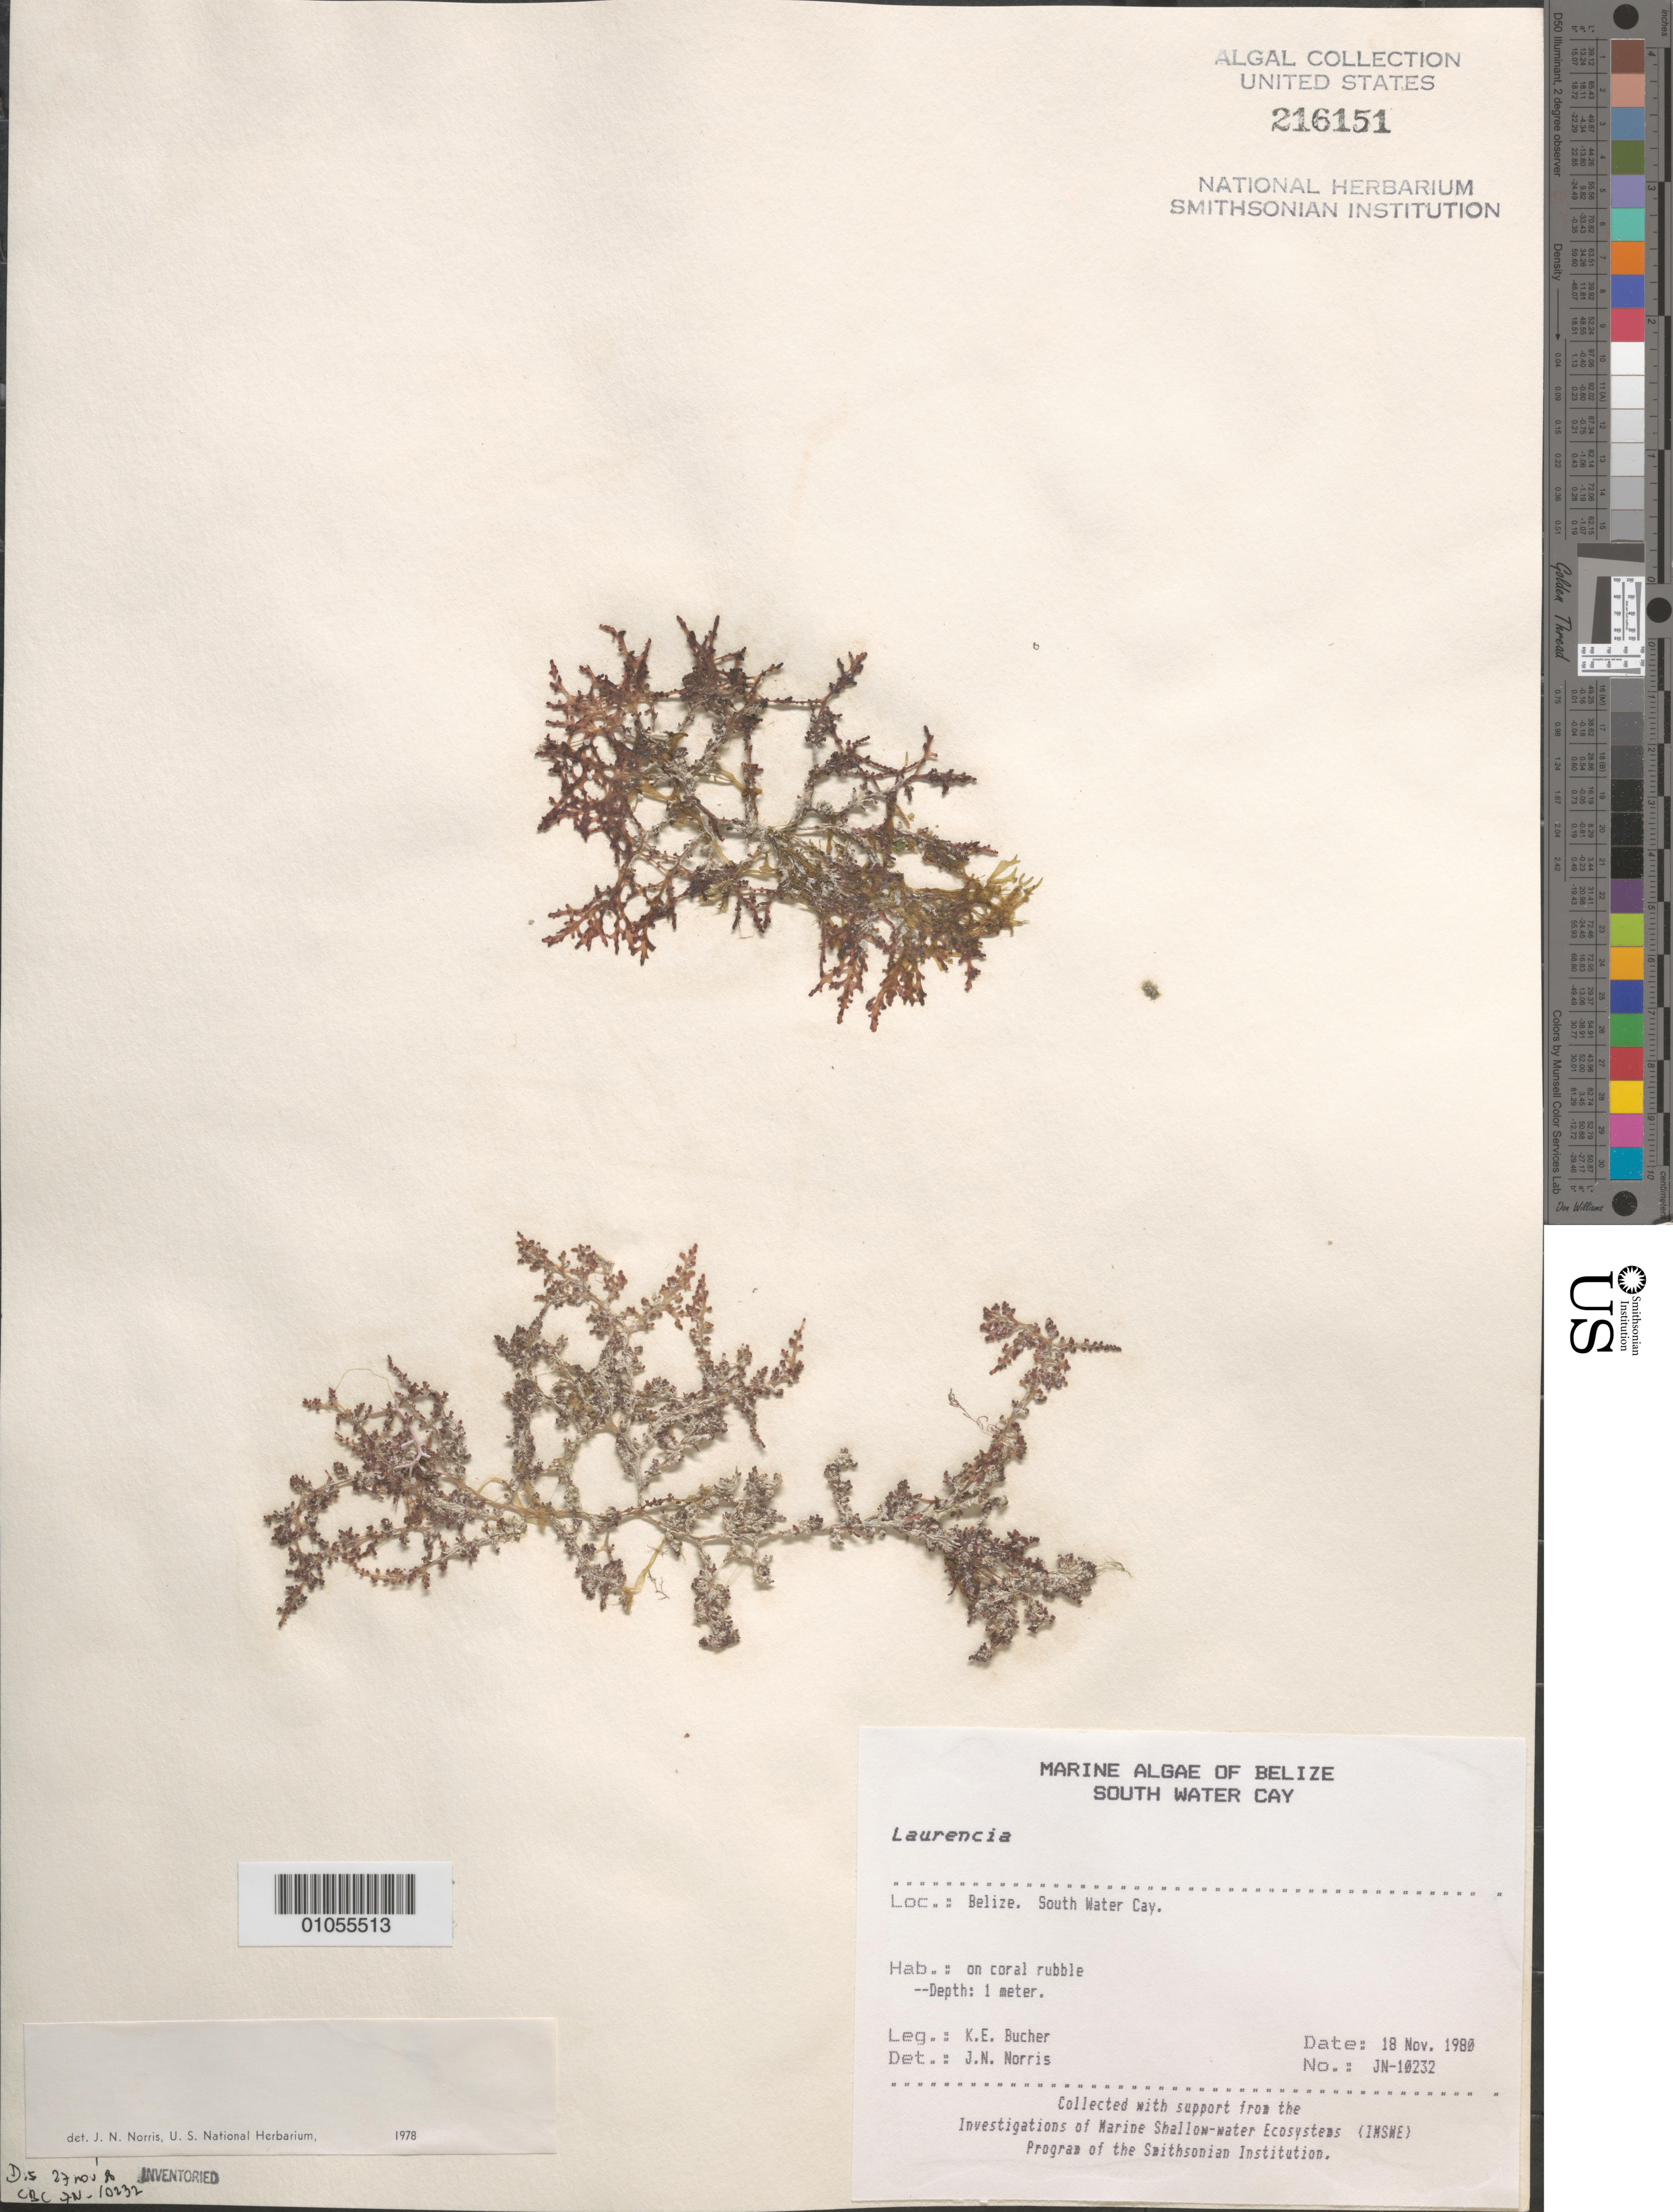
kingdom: Plantae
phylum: Rhodophyta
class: Florideophyceae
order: Ceramiales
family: Rhodomelaceae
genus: Laurencia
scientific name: Laurencia sp.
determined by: Norris, James N.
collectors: K. E. Bucher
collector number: JN-10232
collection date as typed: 18 Nov 1980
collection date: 1980-11-18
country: Belize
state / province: Stann Creek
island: South Water Cay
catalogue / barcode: US 216151